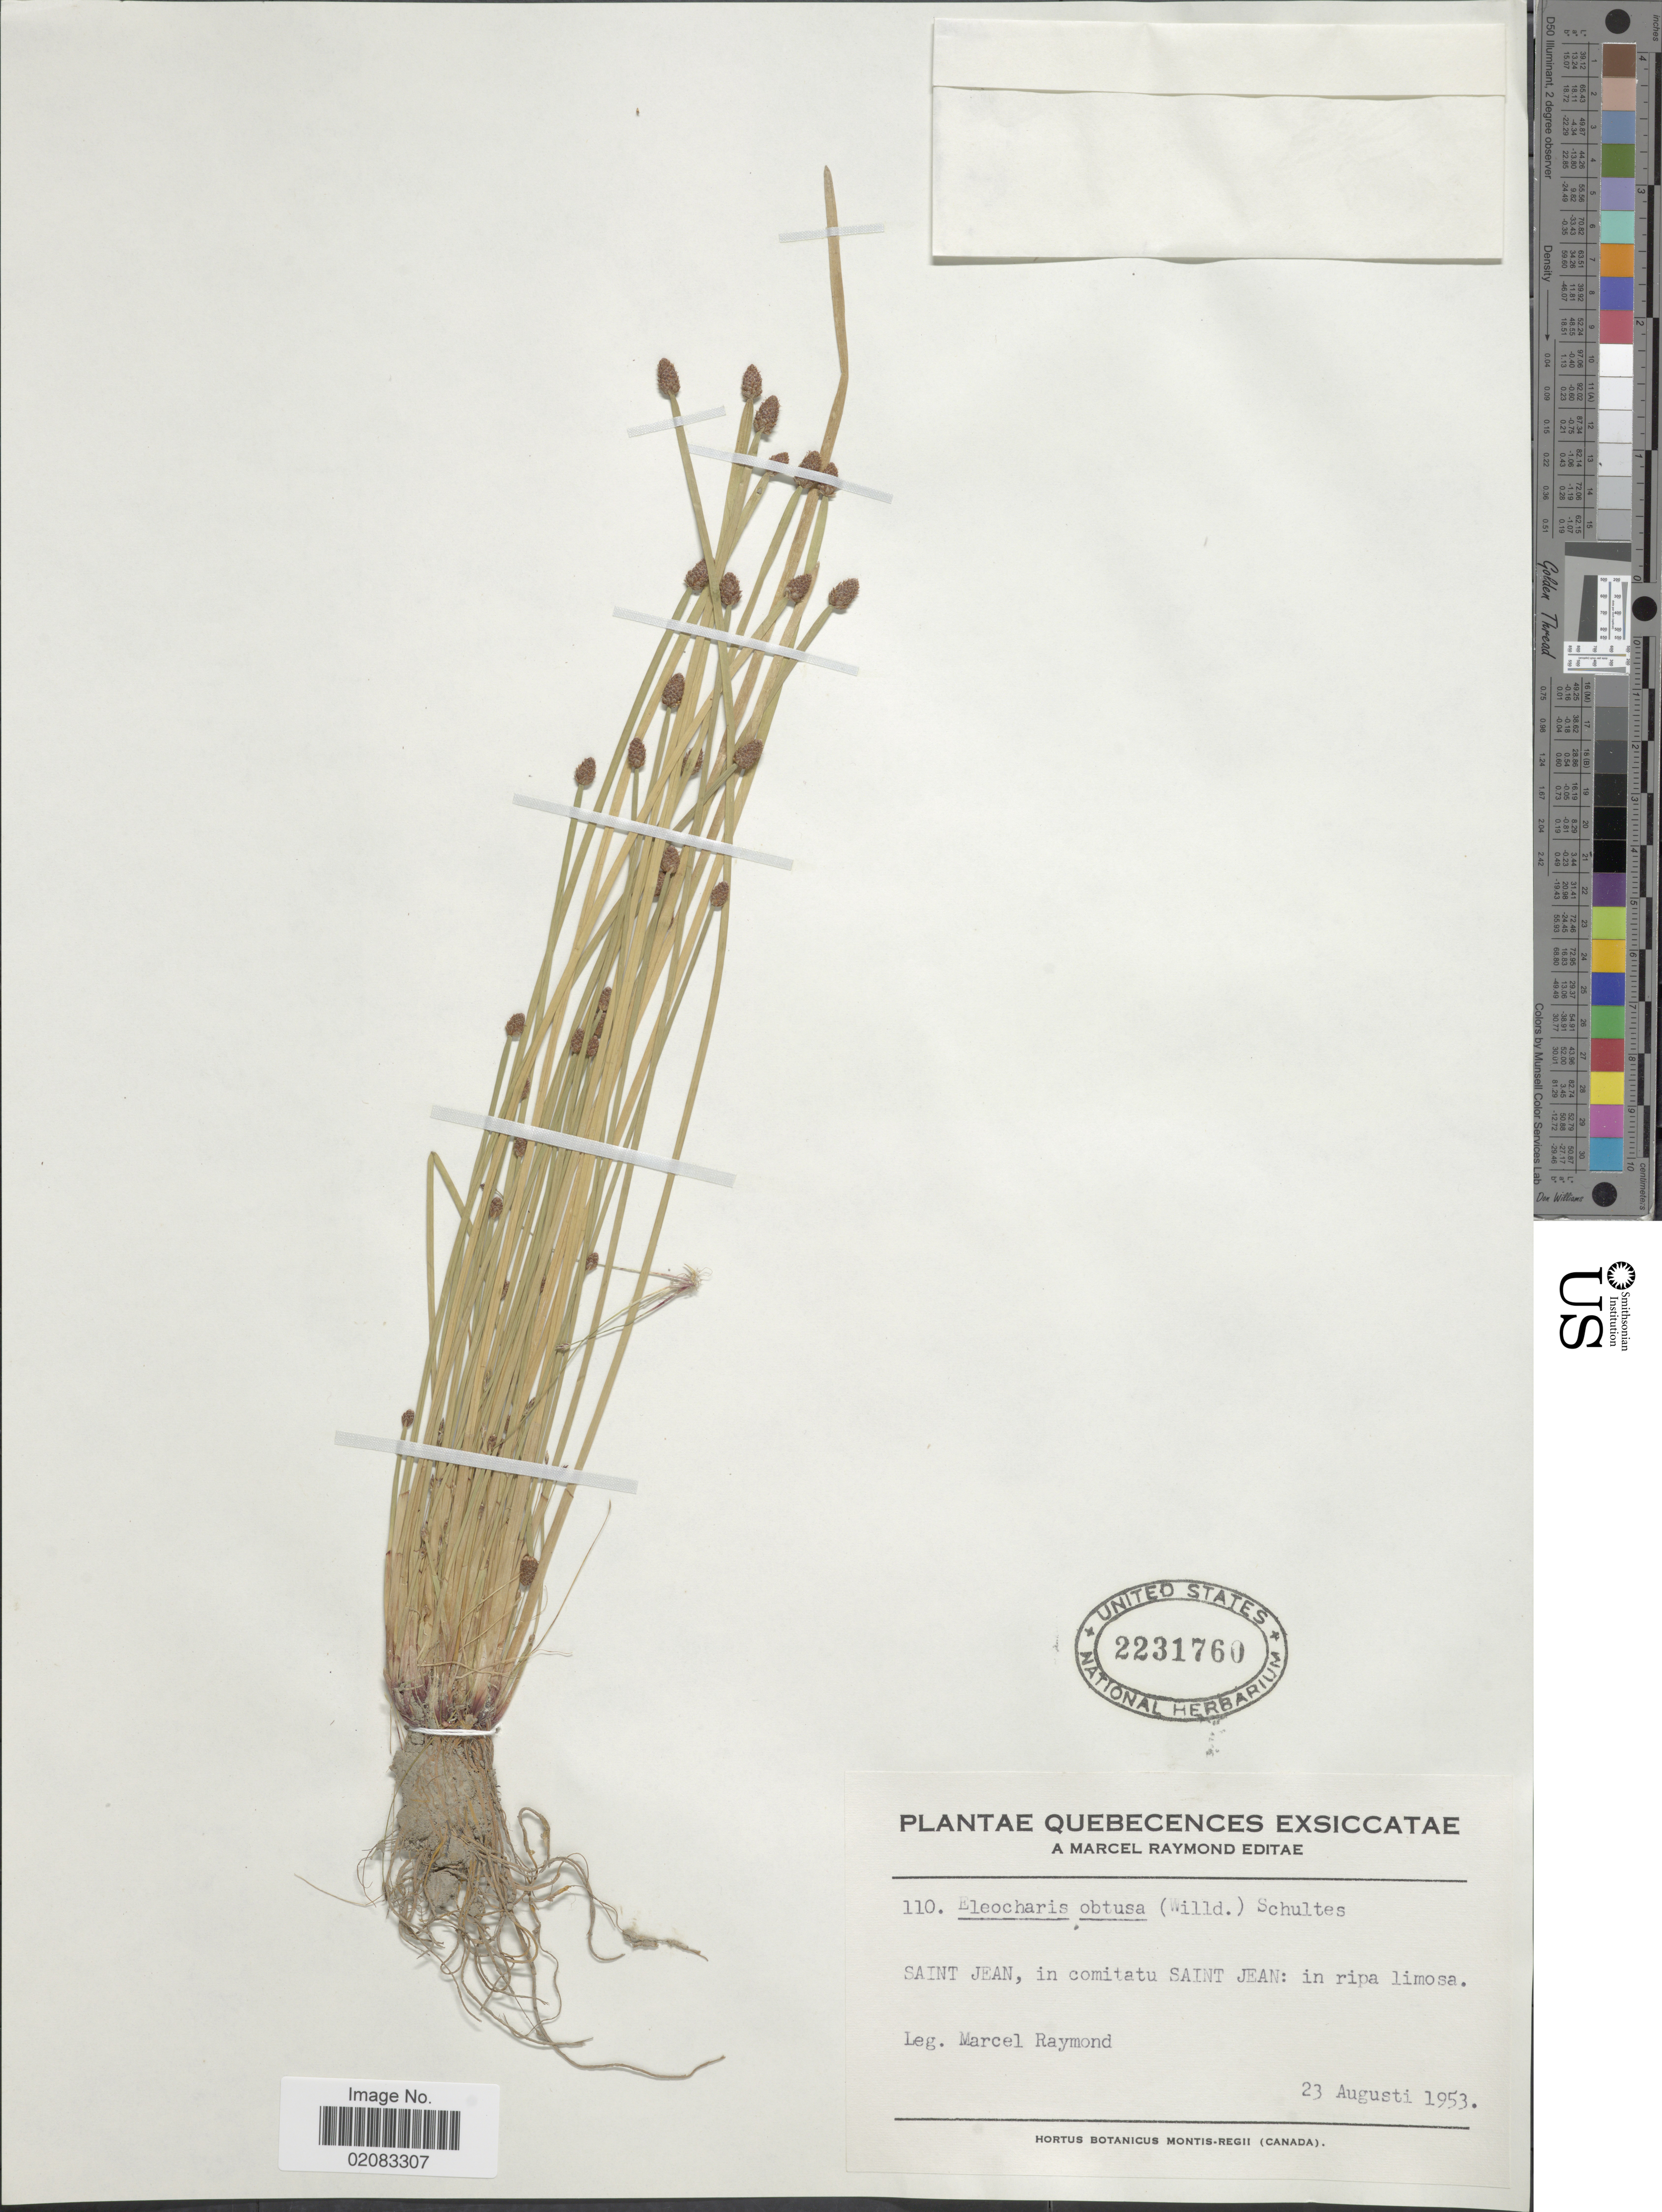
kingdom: Plantae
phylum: Tracheophyta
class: Liliopsida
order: Poales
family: Cyperaceae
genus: Eleocharis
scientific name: Eleocharis obtusa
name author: (Willd.) Schult.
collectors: M. Raymond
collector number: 110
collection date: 1953-08-23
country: Canada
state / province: Quebec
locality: Saint Jean, in comitatu Saint Jean: in ripa limosa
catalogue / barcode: US 2231760